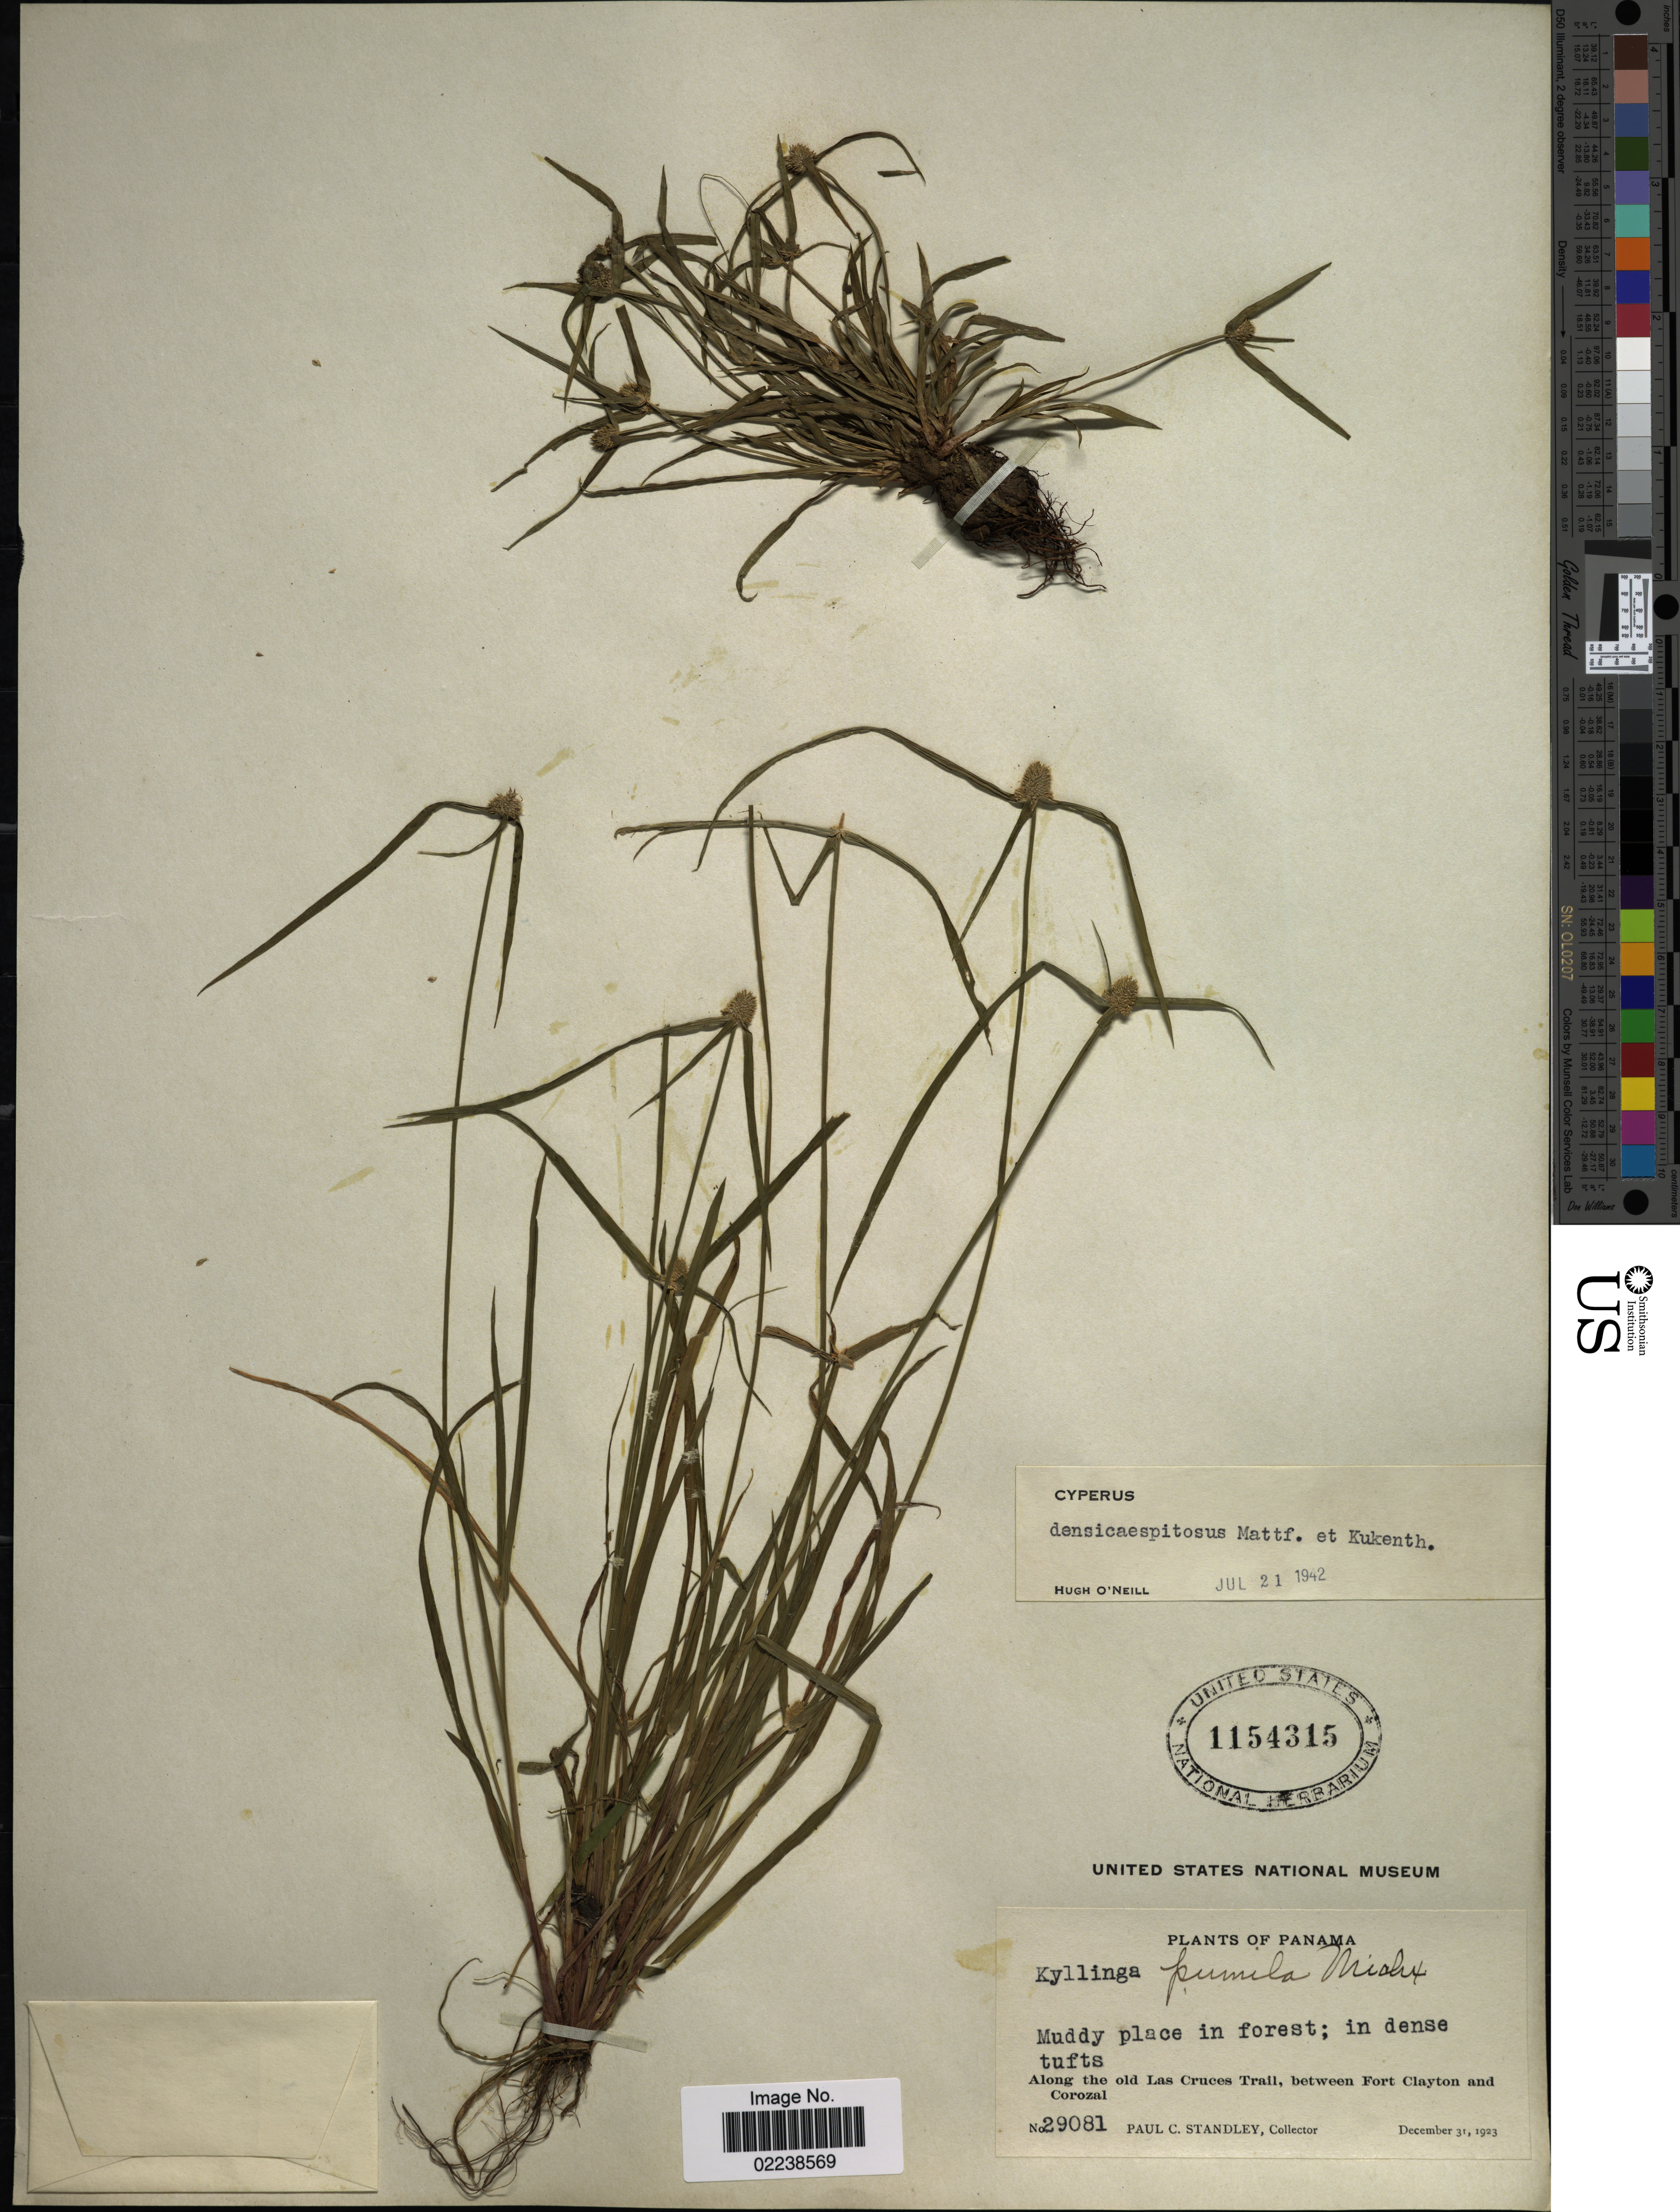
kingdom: Plantae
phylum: Tracheophyta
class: Liliopsida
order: Poales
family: Cyperaceae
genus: Cyperus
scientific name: Cyperus hortensis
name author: (Salzm. ex Steud.) Dorr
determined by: Strong, Mark T., (BOT), Smithsonian Institution - National Museum of Natural History (UNITED STATES)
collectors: P. C. Standley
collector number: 29081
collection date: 1923-12-31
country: Panama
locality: Muddy place in forest. Along the old Las Cruces Trail, between Fort Clayton and Corozal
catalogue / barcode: US 1154315